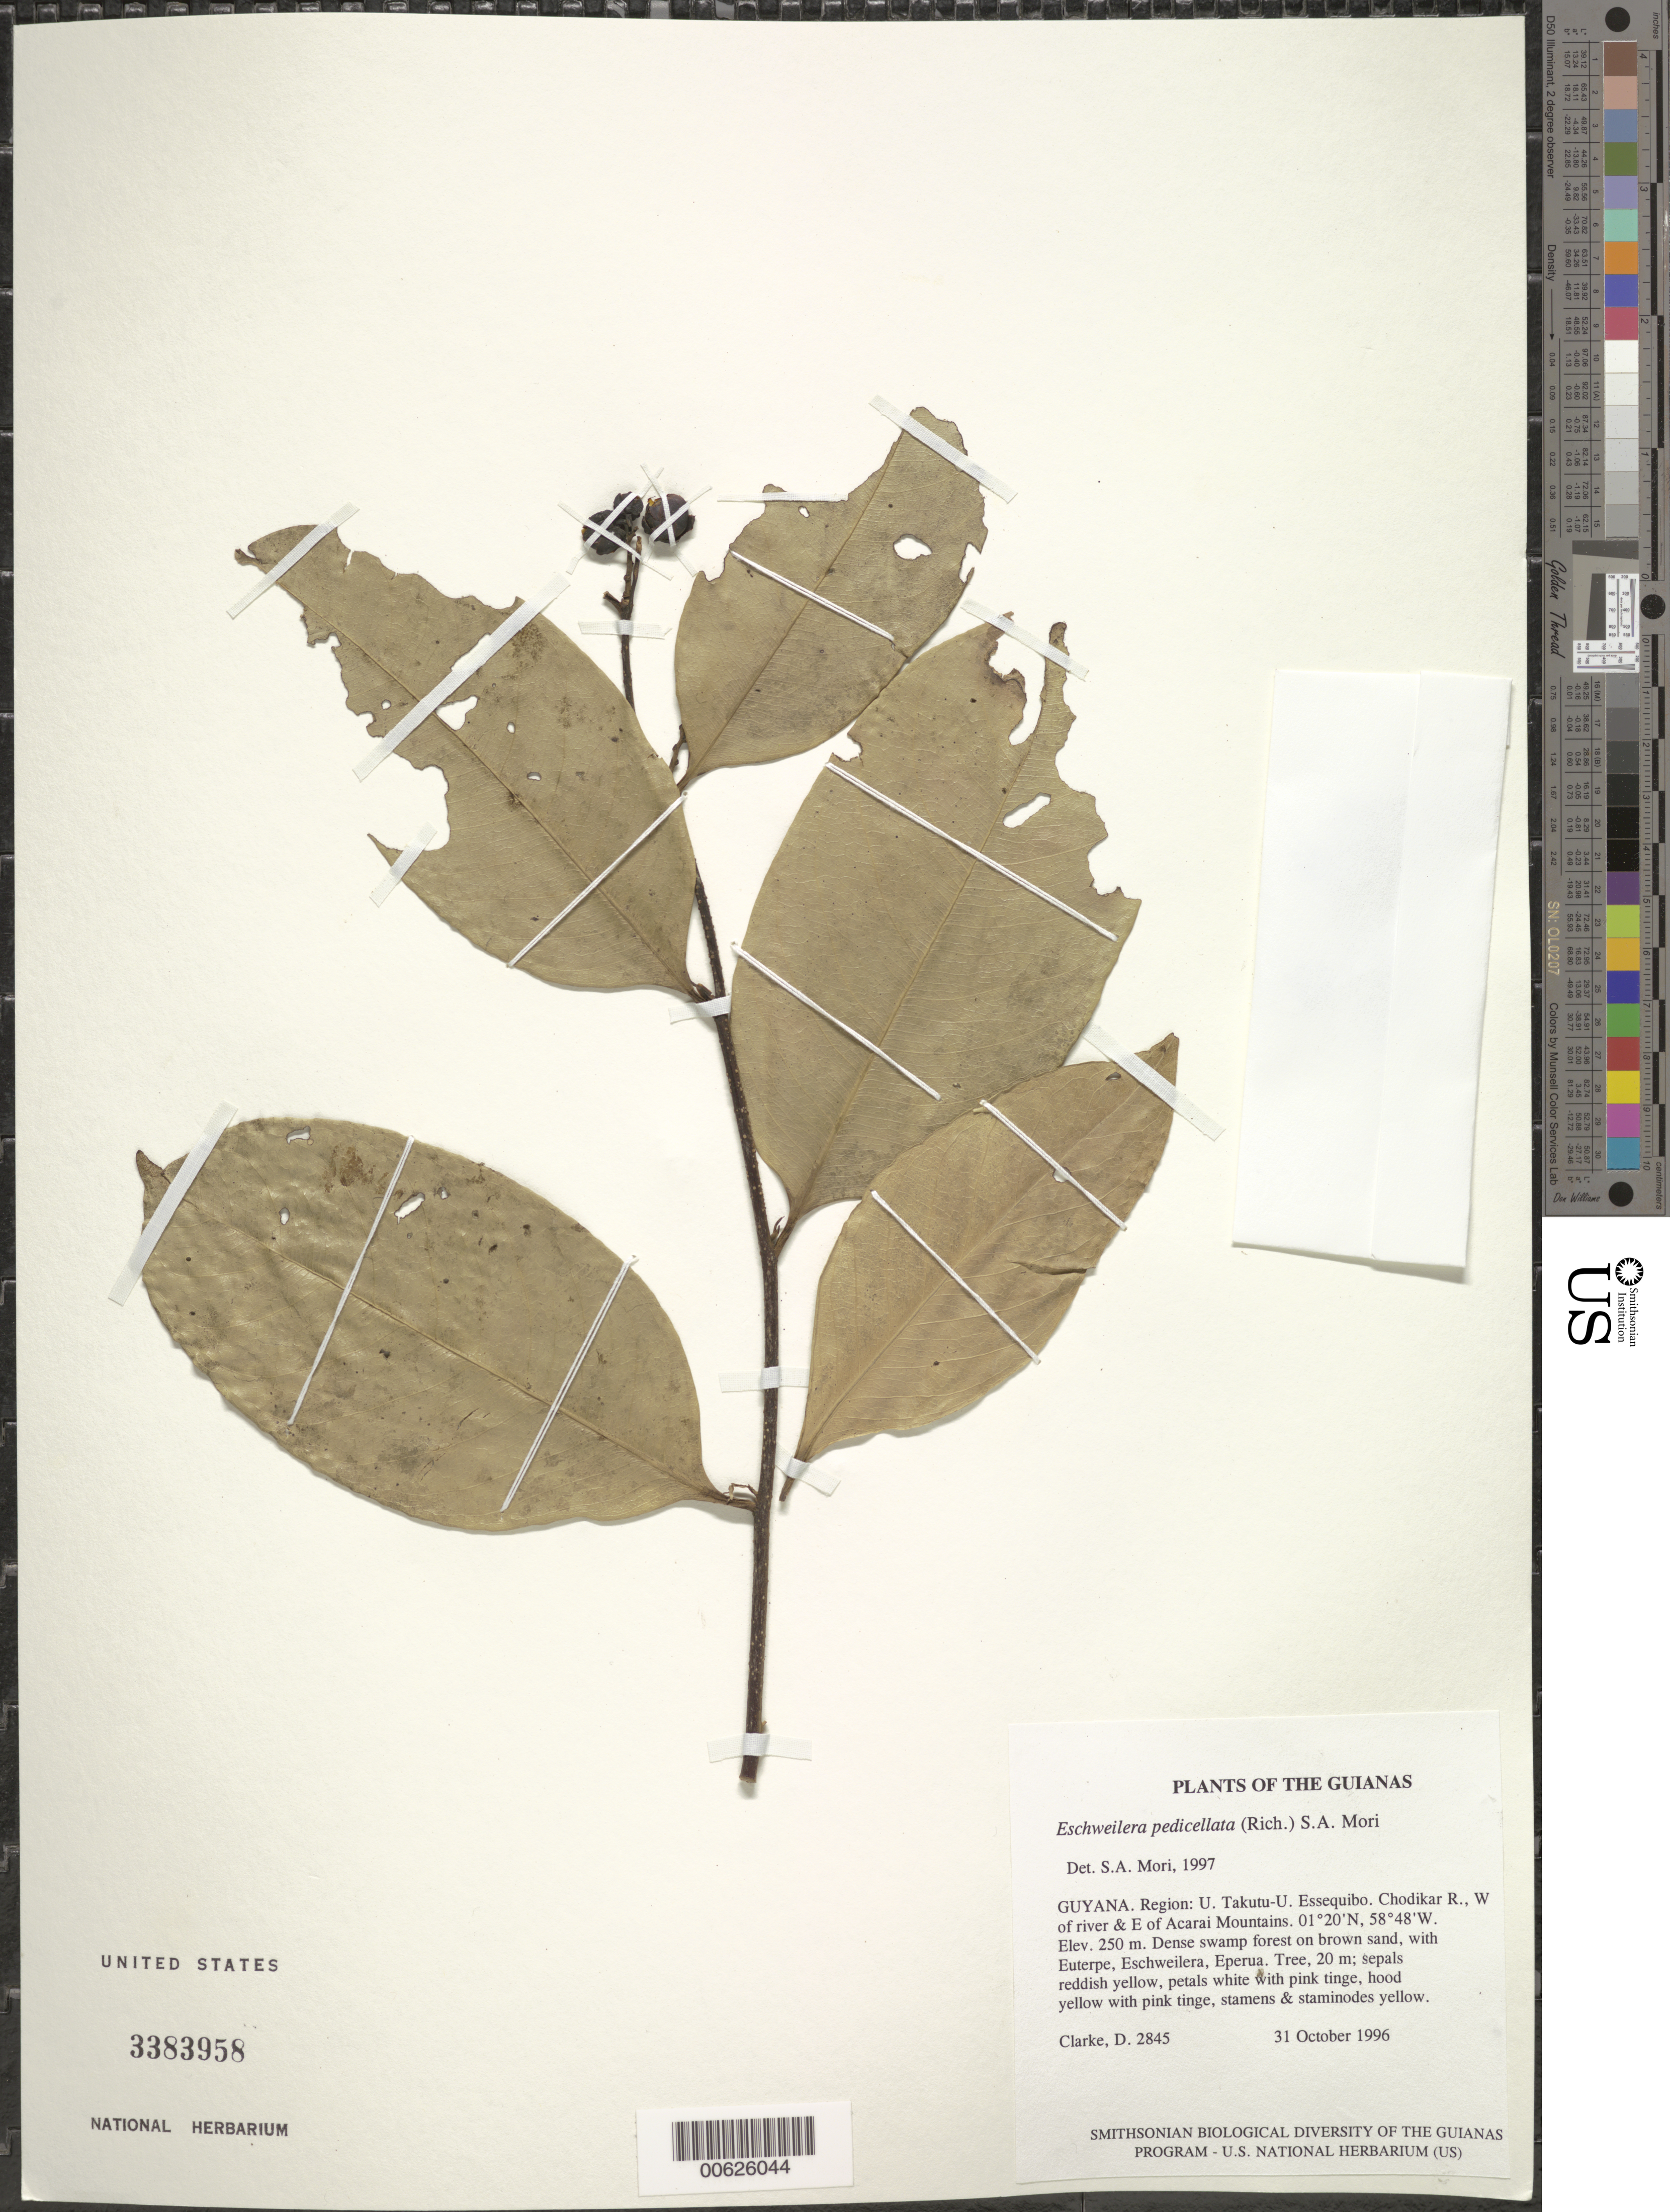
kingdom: Plantae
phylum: Tracheophyta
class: Magnoliopsida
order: Ericales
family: Lecythidaceae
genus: Eschweilera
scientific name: Eschweilera pedicellata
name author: (Rich.) S.A. Mori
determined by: Mori, Scott A.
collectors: H. D. Clarke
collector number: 2845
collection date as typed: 31 October 1996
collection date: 1996-10-31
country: Guyana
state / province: U. Takutu-U. Essequibo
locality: Chodikar R., W of river & E of Acarai Mountains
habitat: Dense swamp forest on brown sand, with Euterpe, Eschweilera, Eperua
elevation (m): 250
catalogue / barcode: US 3383958